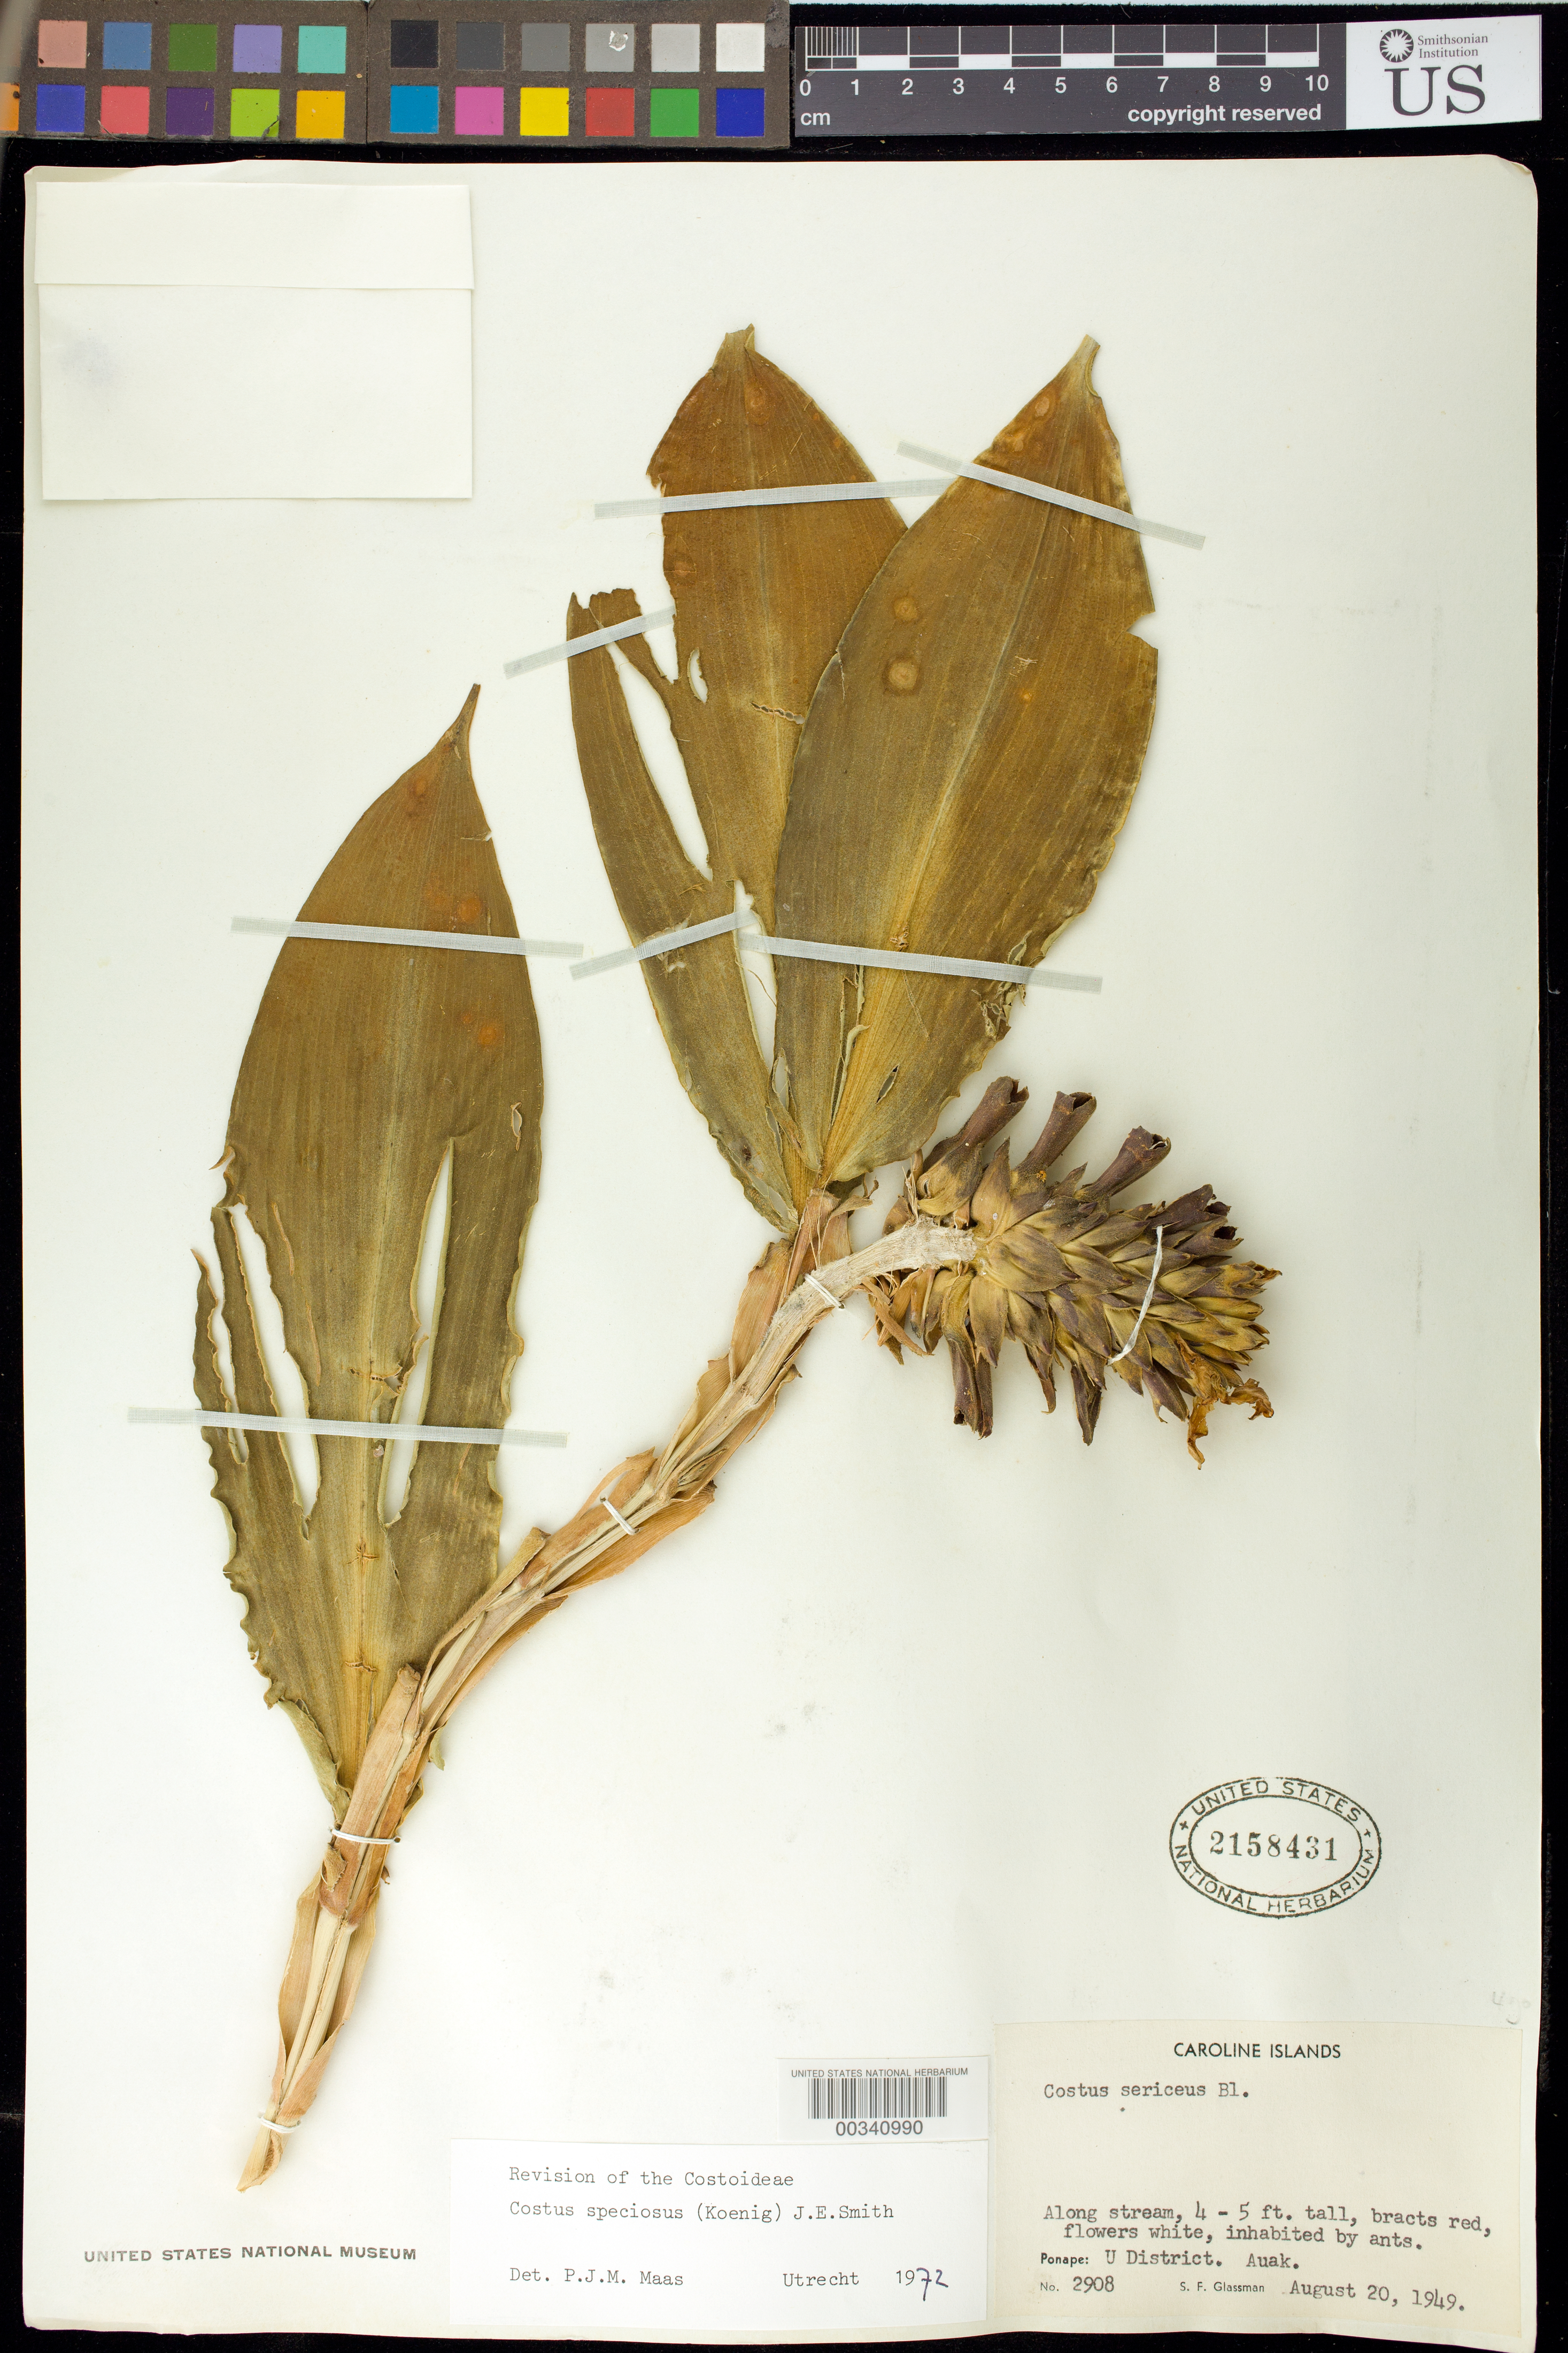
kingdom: Plantae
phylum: Tracheophyta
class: Liliopsida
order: Zingiberales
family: Costaceae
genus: Hellenia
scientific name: Hellenia speciosa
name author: (J. Koenig) S.R. Dutta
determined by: Wagner, W. L., (BOT), Smithsonian Institution - National Museum of Natural History (UNITED STATES)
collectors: S. F. Glassman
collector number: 2908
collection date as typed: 20 Aug 1949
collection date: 1949-08-20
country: Micronesia, Federated States of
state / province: Pohnpei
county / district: Uh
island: Pohnpei [Ponape]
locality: Caroline islands, ponape: u dist. [= uh district], auak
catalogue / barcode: US 2158431